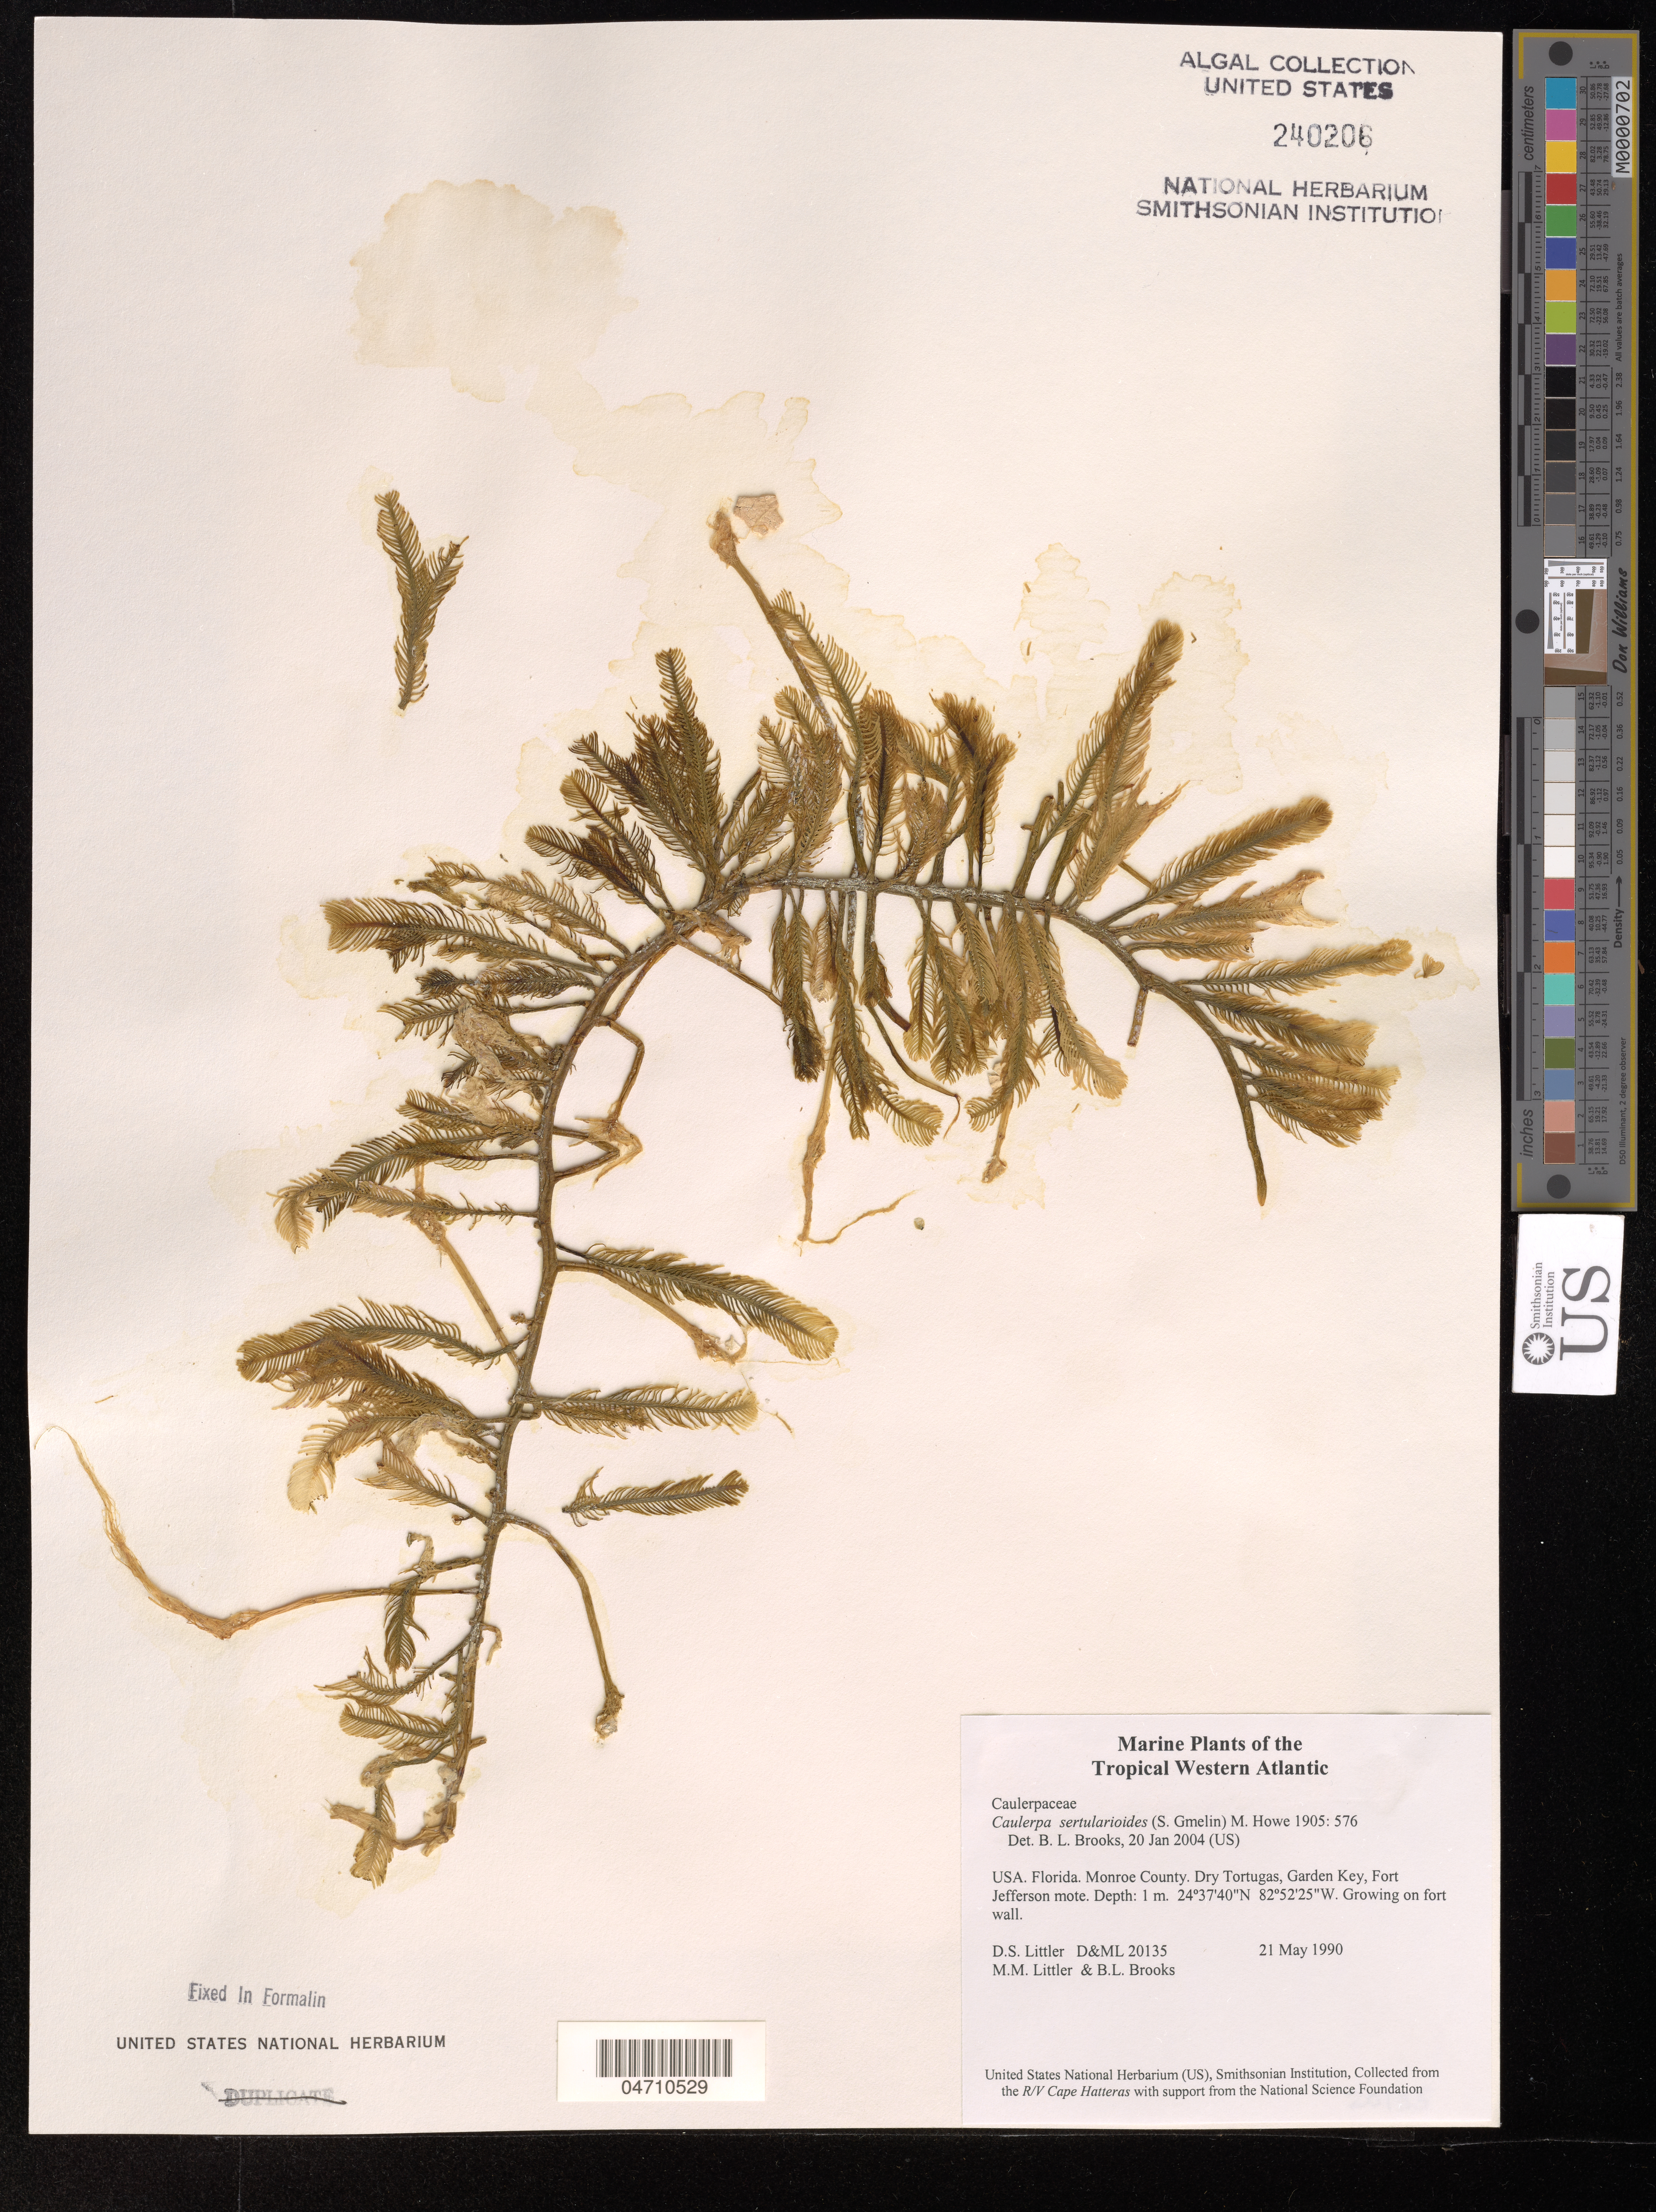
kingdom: Plantae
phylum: Chlorophyta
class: Ulvophyceae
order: Bryopsidales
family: Caulerpaceae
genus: Caulerpa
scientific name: Caulerpa sertularioides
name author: (S.G. Gmel.) M. Howe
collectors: D. S. Littler & B. Brooks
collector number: D&ML 20135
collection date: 1990-05-21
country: United States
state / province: Florida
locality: Tropical Western Atlantic. Monroe County. Dry Tortugas, Garden Key, Fort Jefferson mote.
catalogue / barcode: US 240206